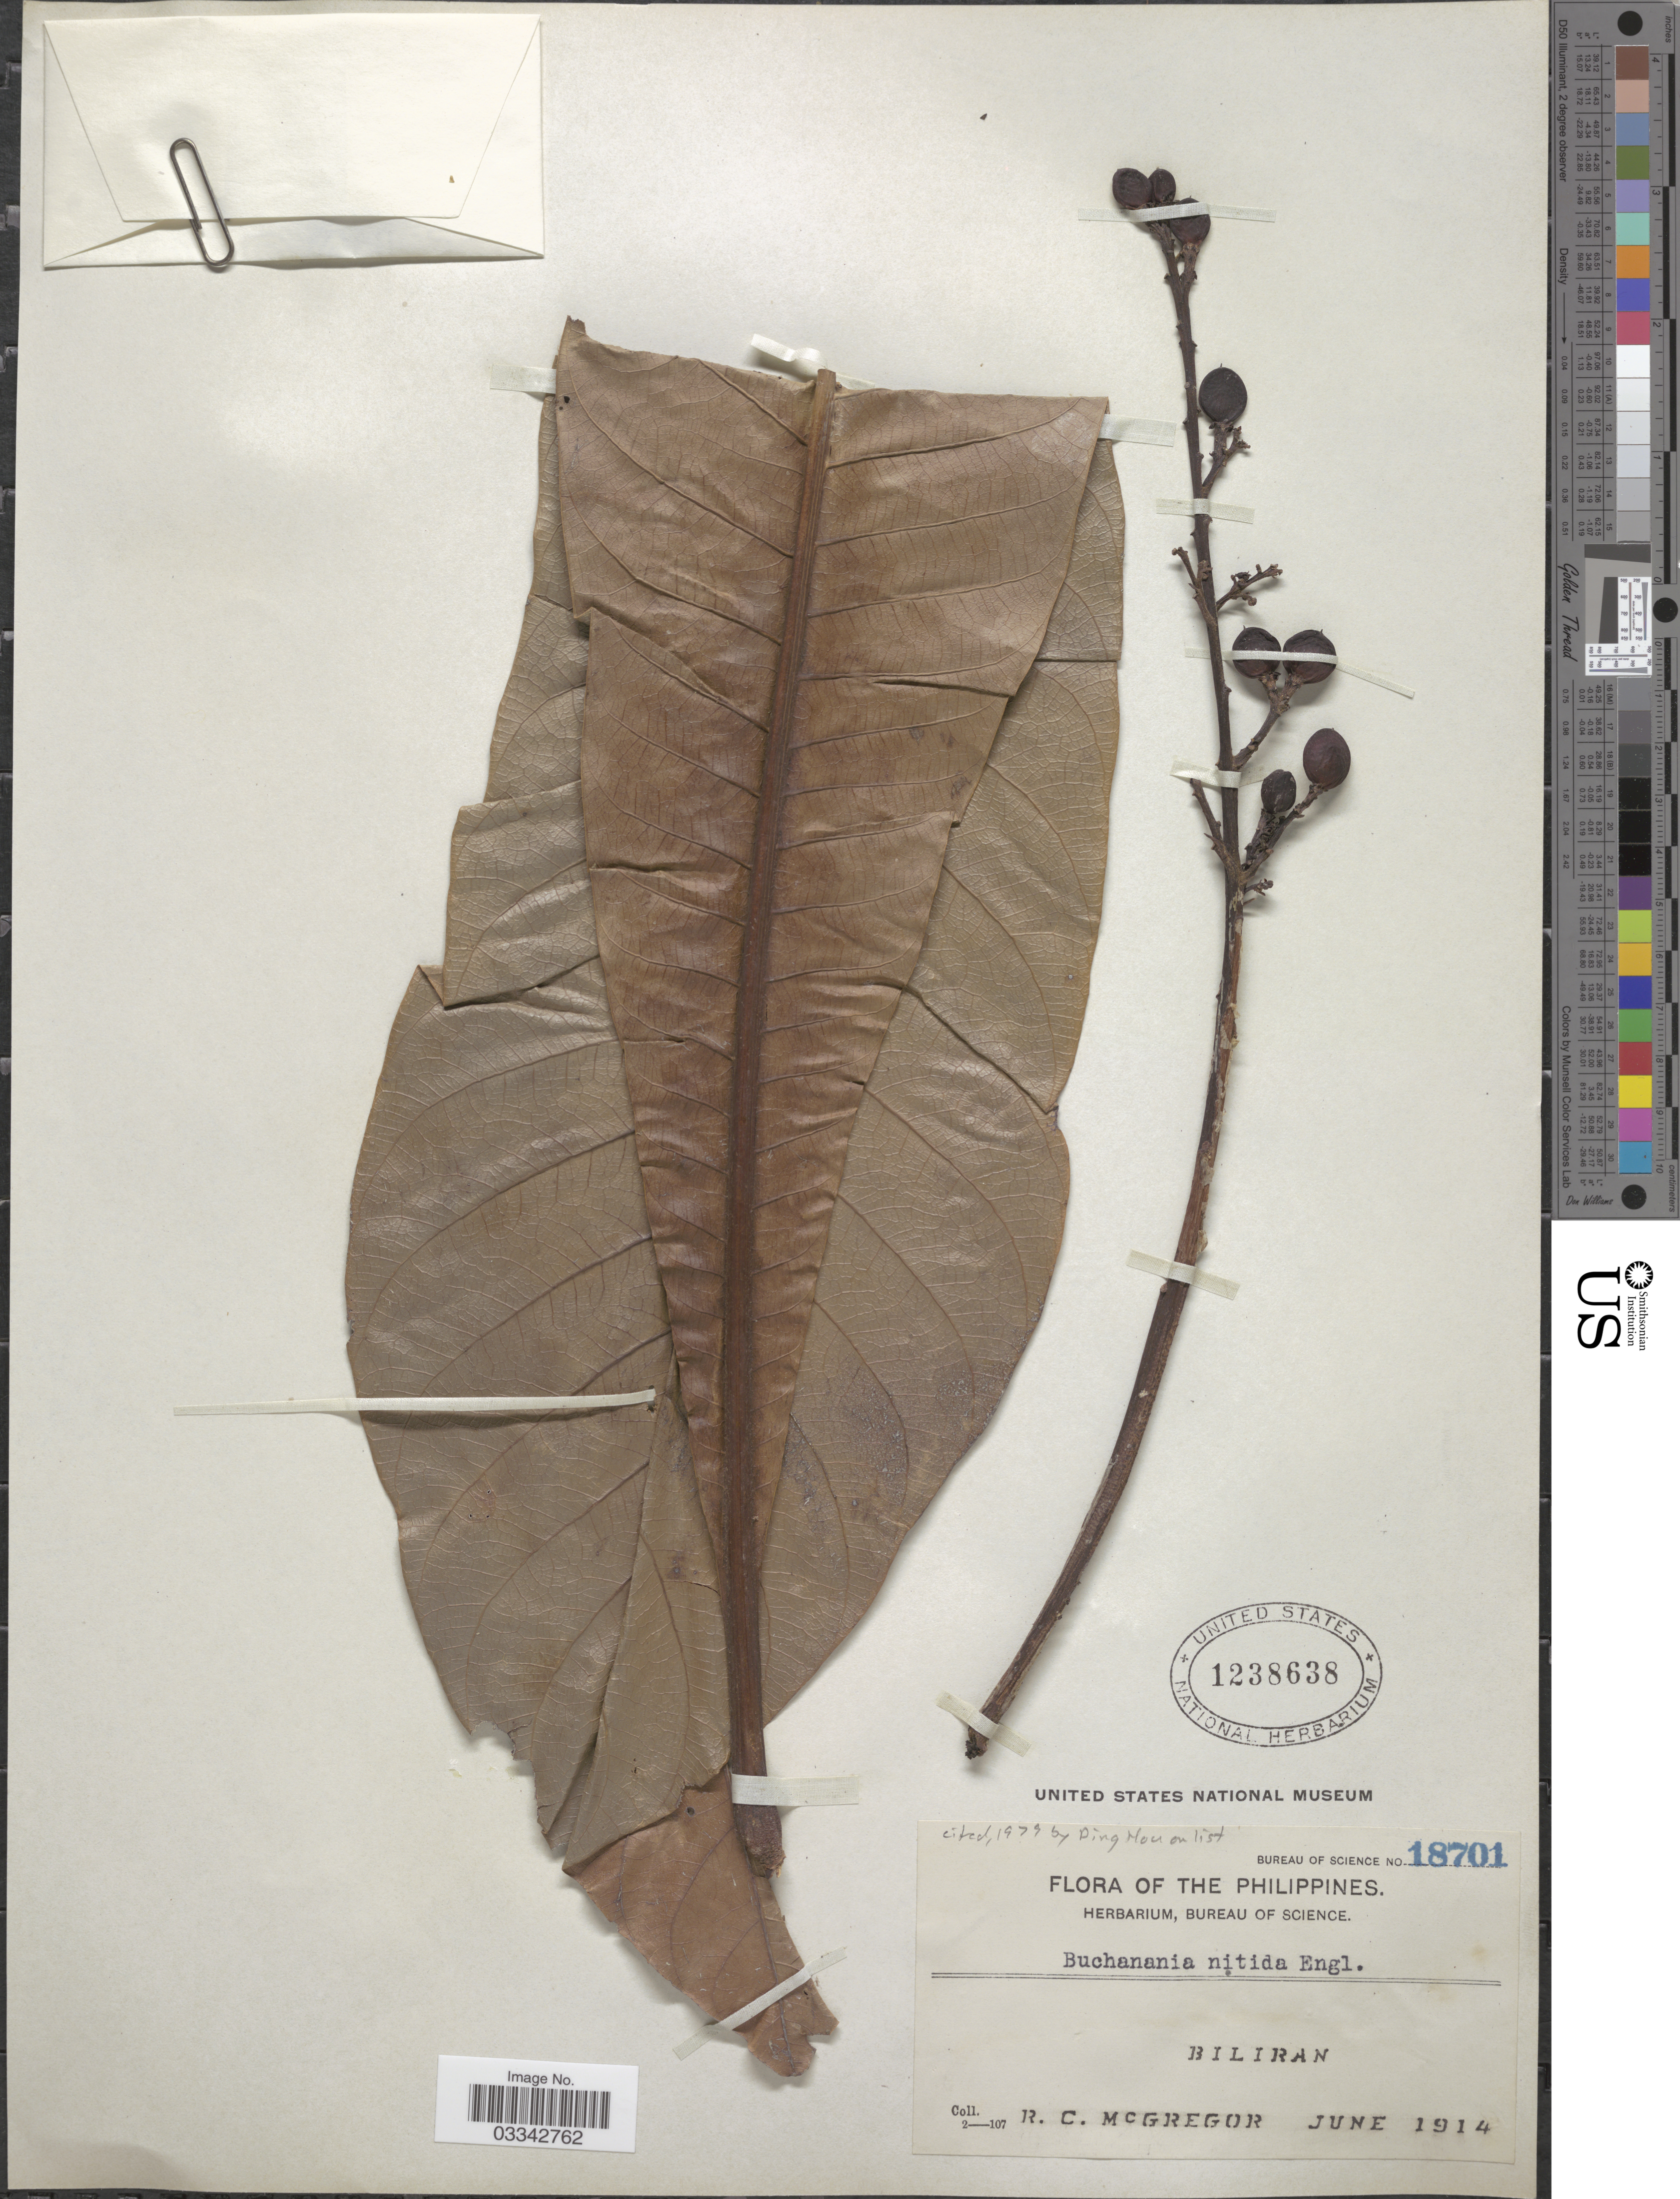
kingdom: Plantae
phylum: Tracheophyta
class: Magnoliopsida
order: Sapindales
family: Anacardiaceae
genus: Buchanania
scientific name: Buchanania nitida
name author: Engl.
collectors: R. C. McGregor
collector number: Bureau of Science 18701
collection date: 1914-06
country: Philippines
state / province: Eastern Visayas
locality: Biliran.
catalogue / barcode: US 1238638